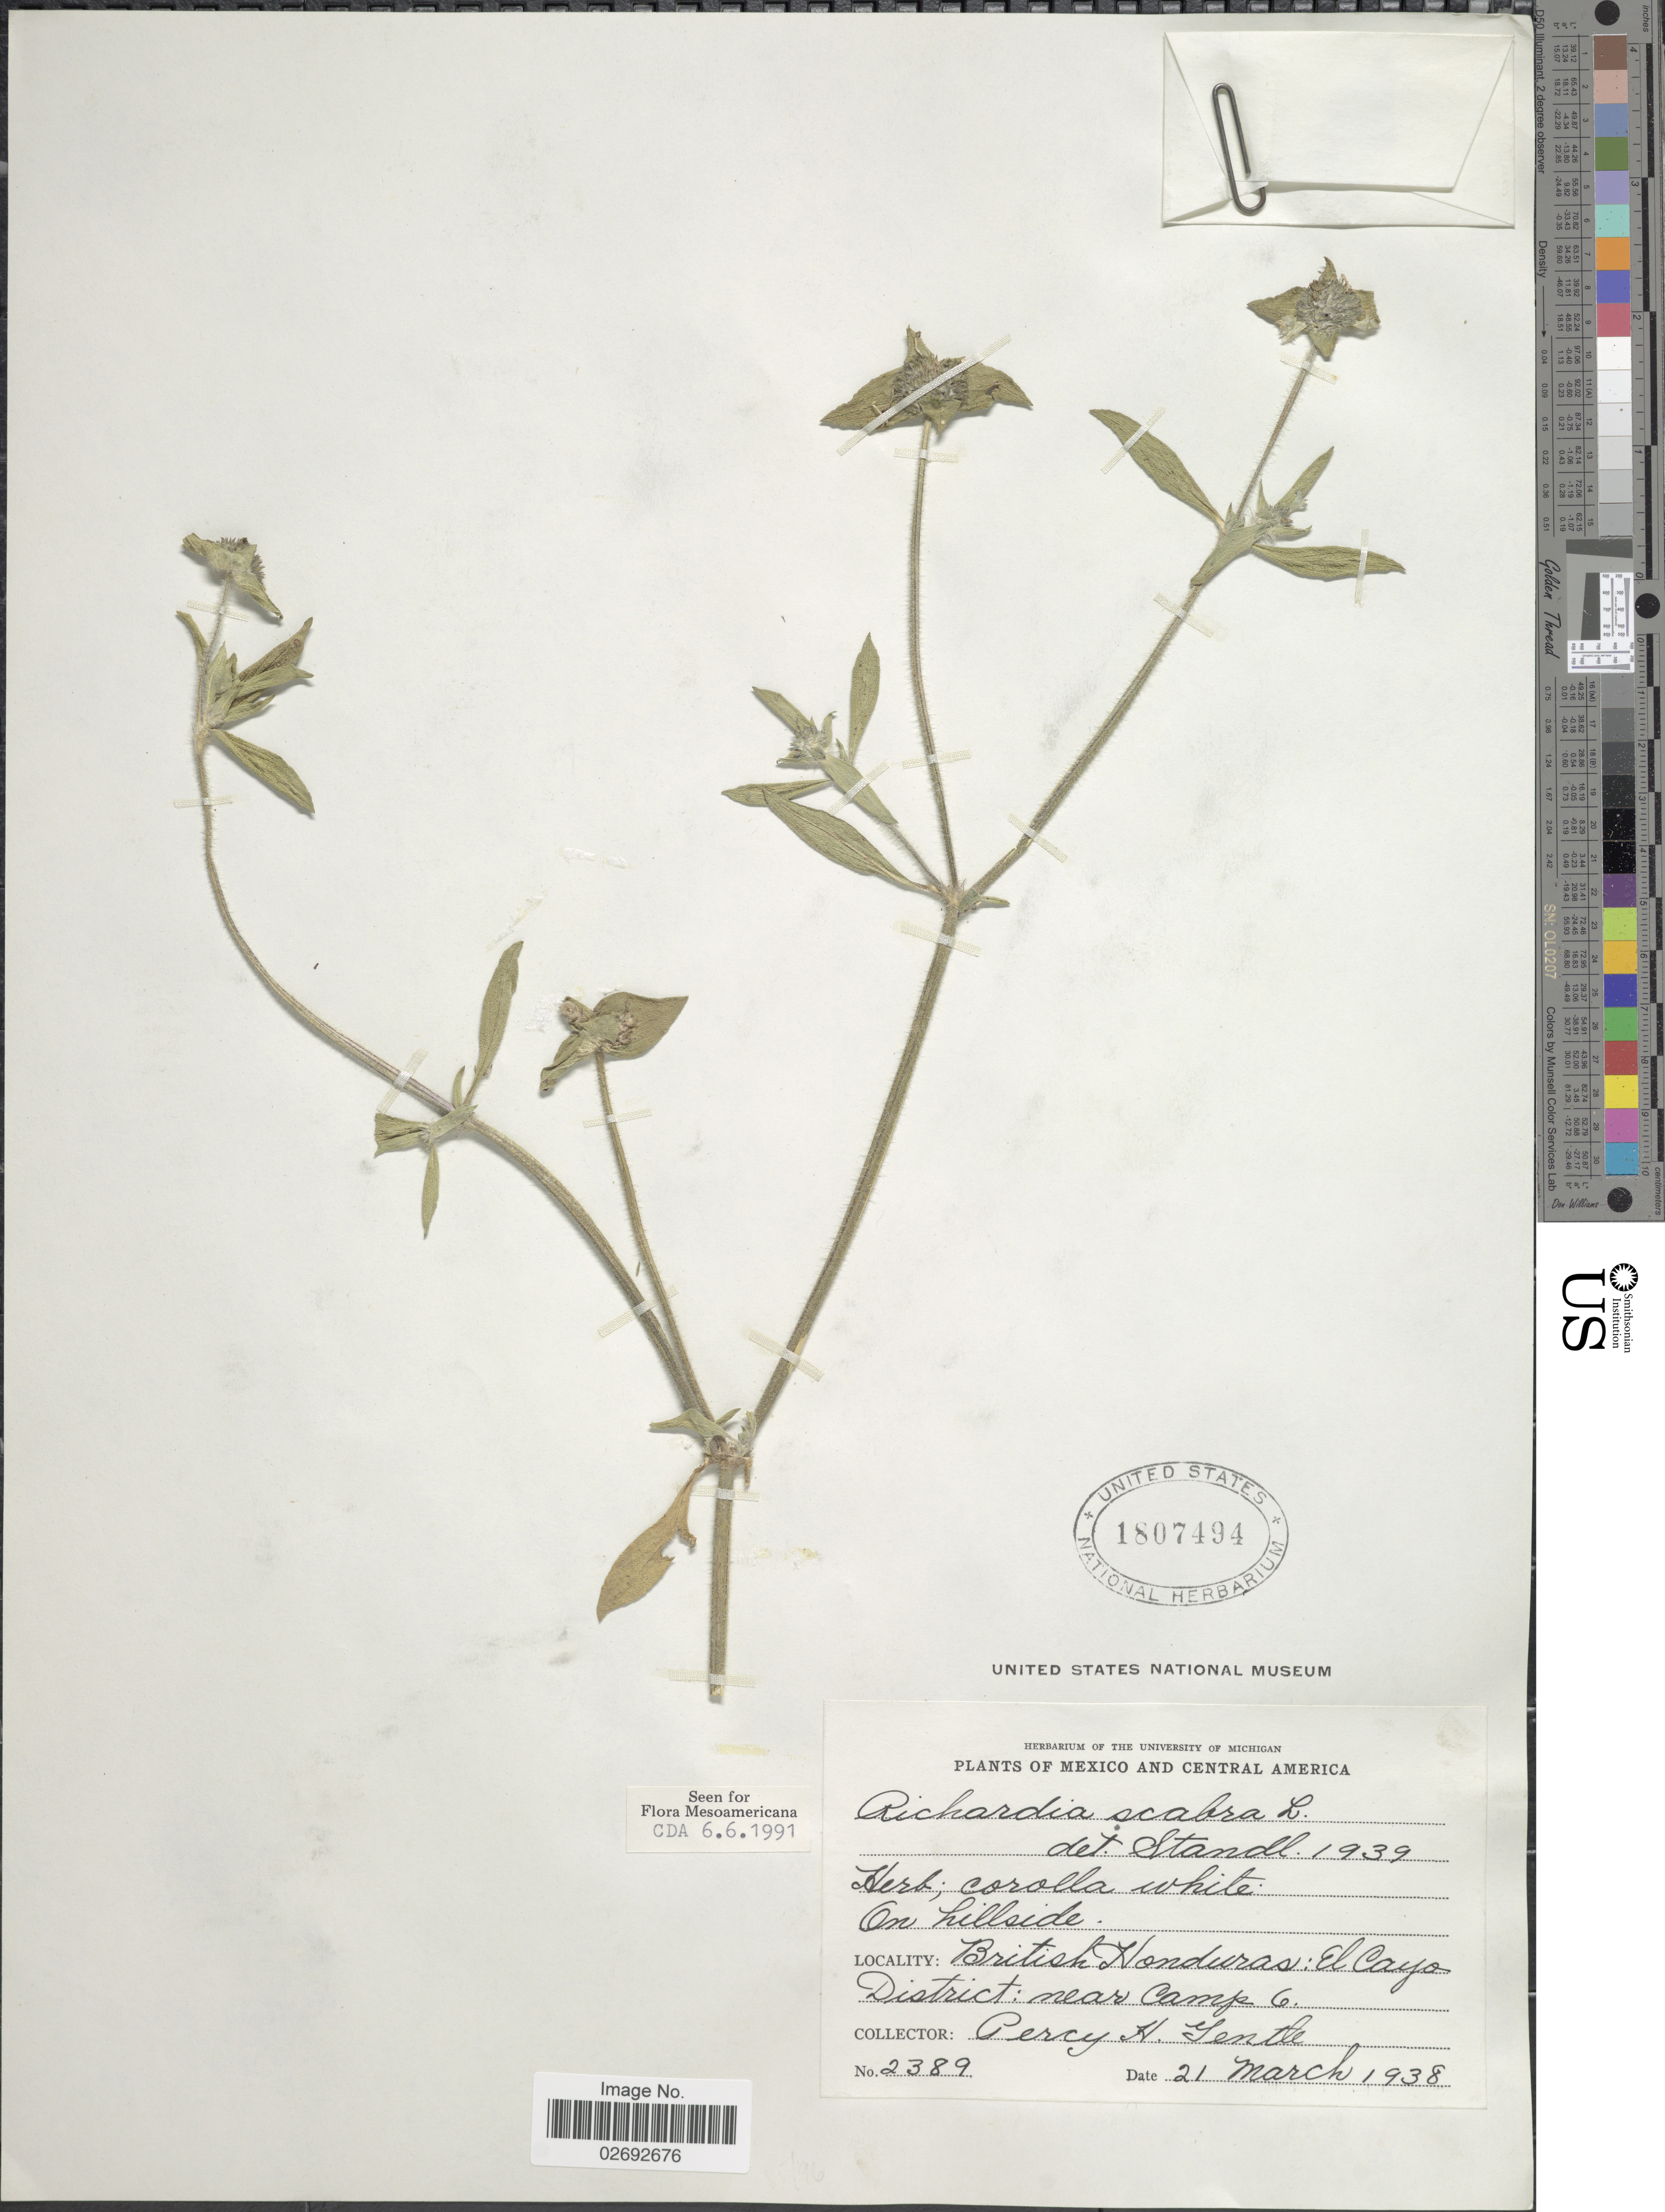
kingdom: Plantae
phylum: Tracheophyta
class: Magnoliopsida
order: Gentianales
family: Rubiaceae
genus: Richardia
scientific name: Richardia scabra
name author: L.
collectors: P. H. Gentle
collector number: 2389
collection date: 1938-03-21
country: Belize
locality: Mexico and Central America, British Honduras: El Cayo District: near Camp 6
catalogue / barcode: US 1807494